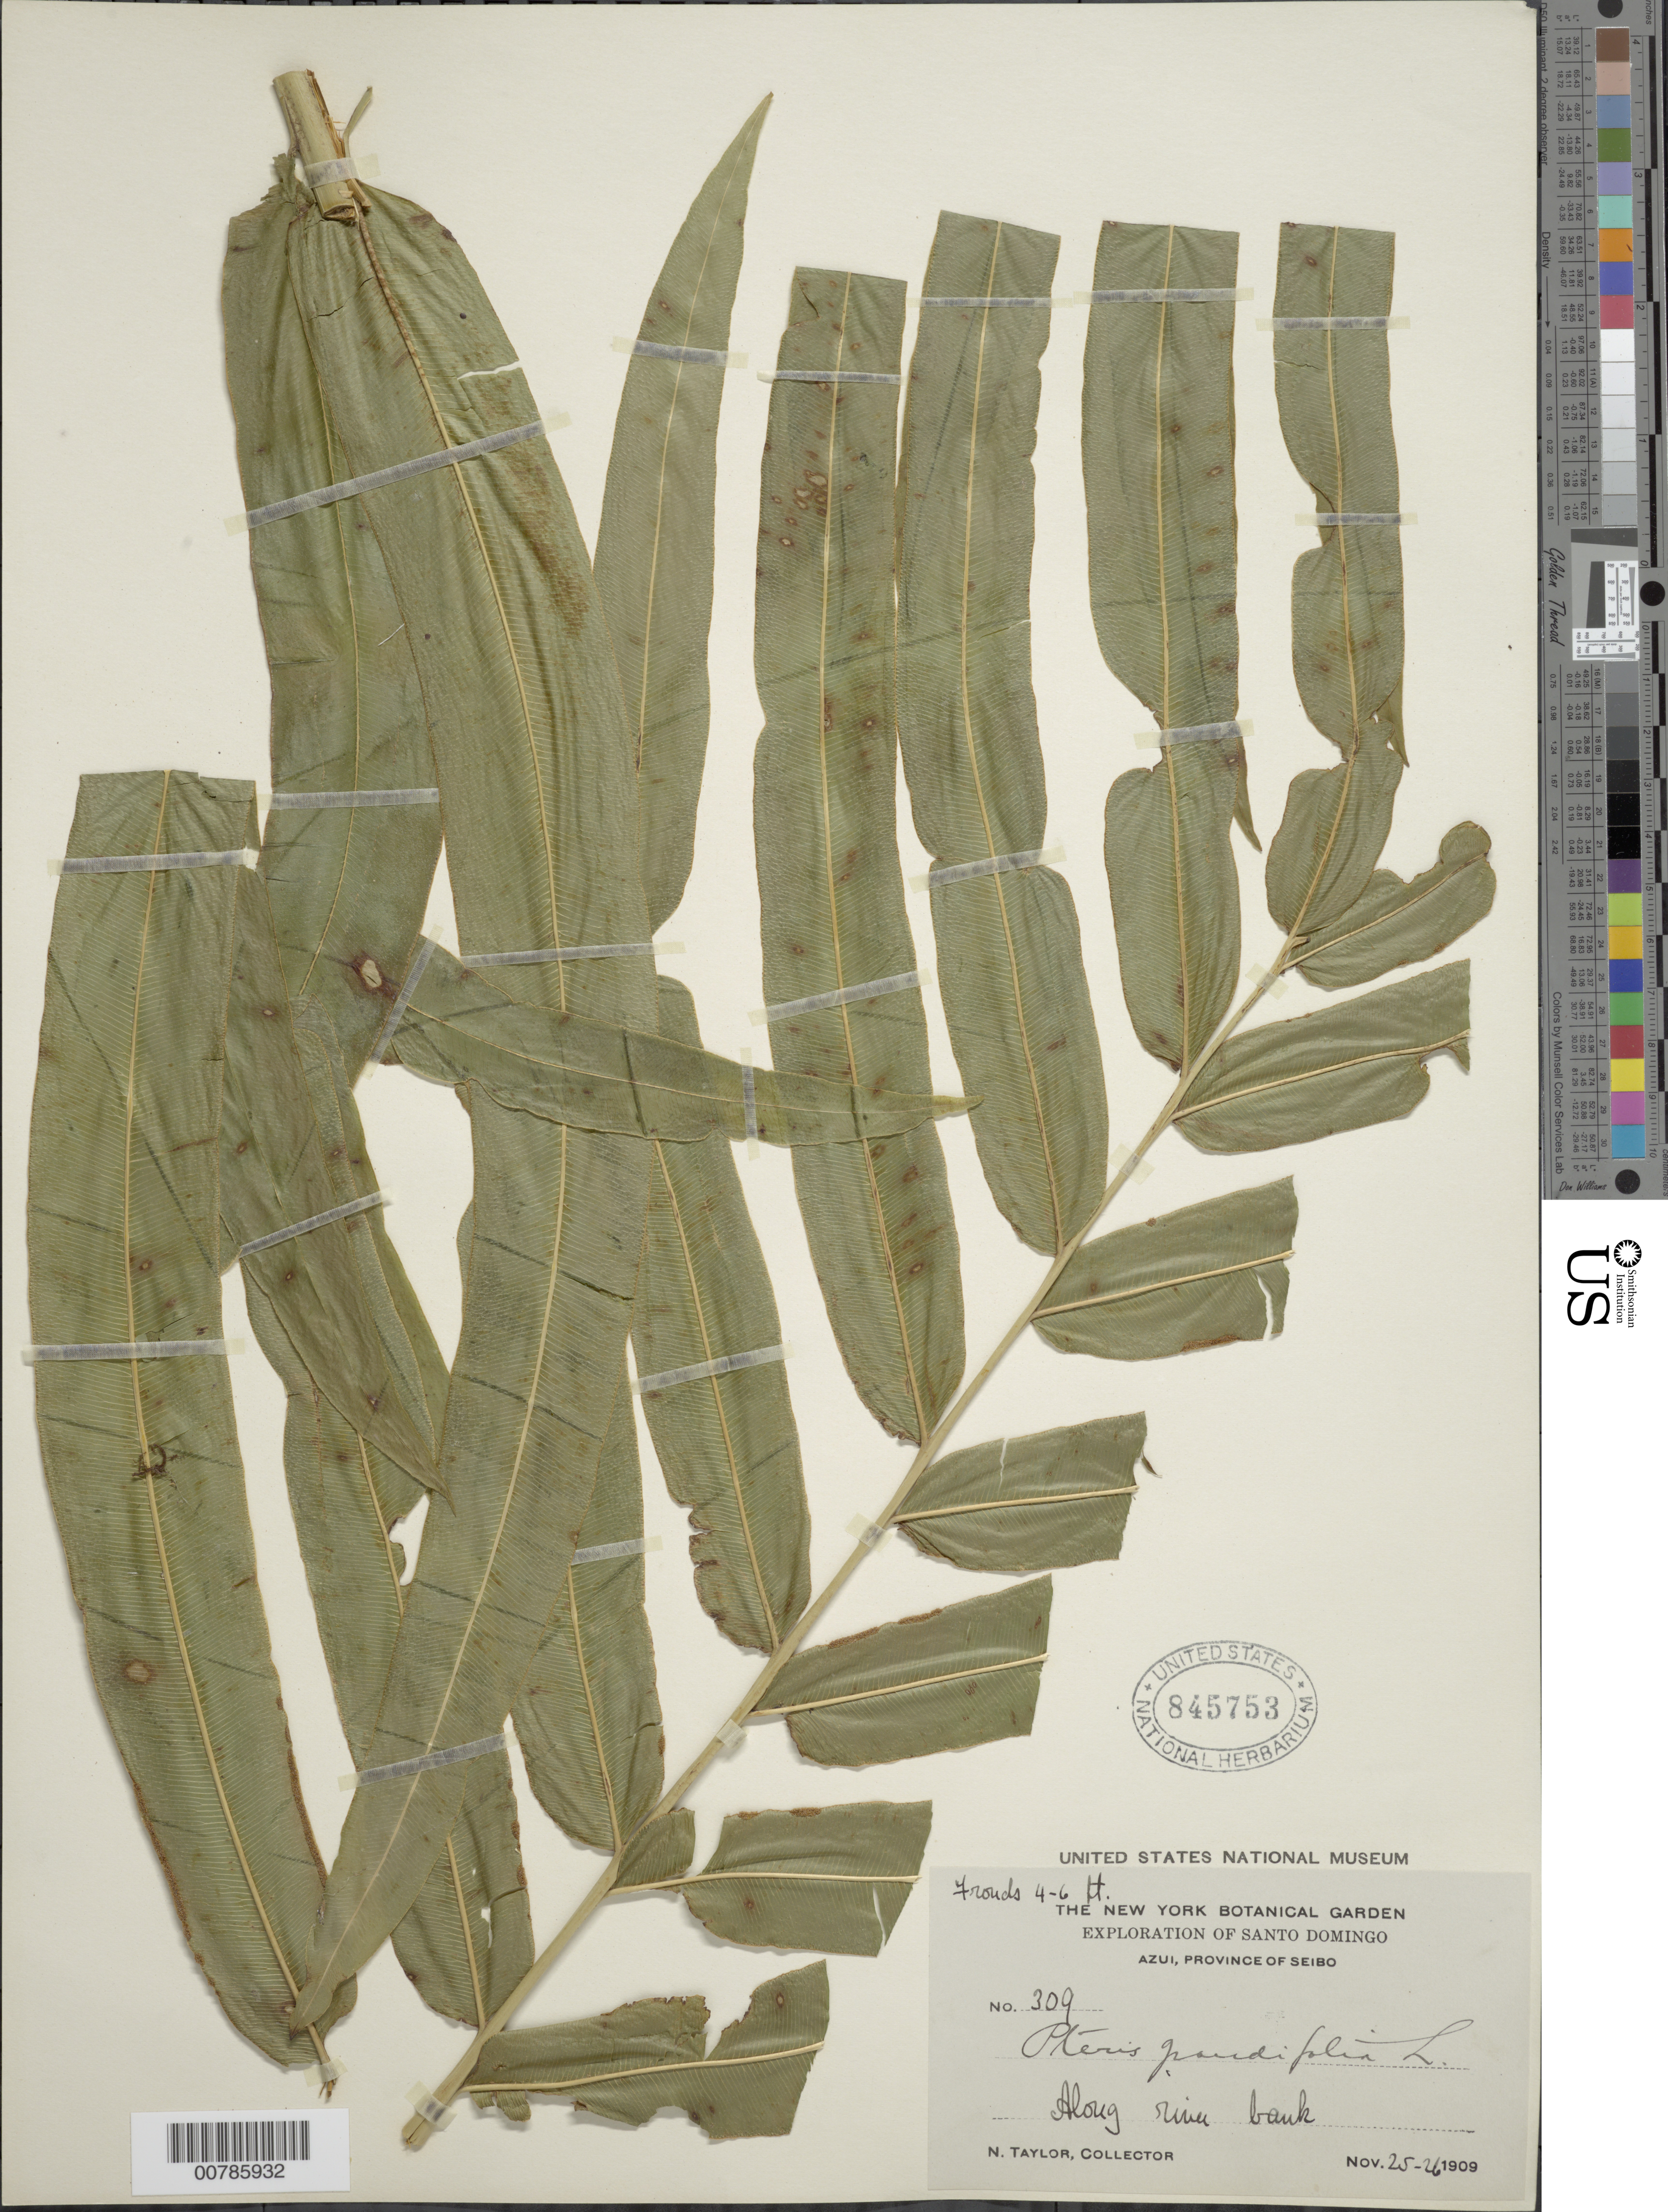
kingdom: Plantae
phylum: Tracheophyta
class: Polypodiopsida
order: Polypodiales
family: Pteridaceae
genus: Pteris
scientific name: Pteris grandifolia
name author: L.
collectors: N. Taylor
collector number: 309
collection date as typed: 25 Nov 1909 26 Nov 1909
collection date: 1909-11-25/1909-11-26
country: Dominican Republic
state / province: El Seibo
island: Hispaniola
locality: Azui.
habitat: Along river bank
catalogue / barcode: US 845753